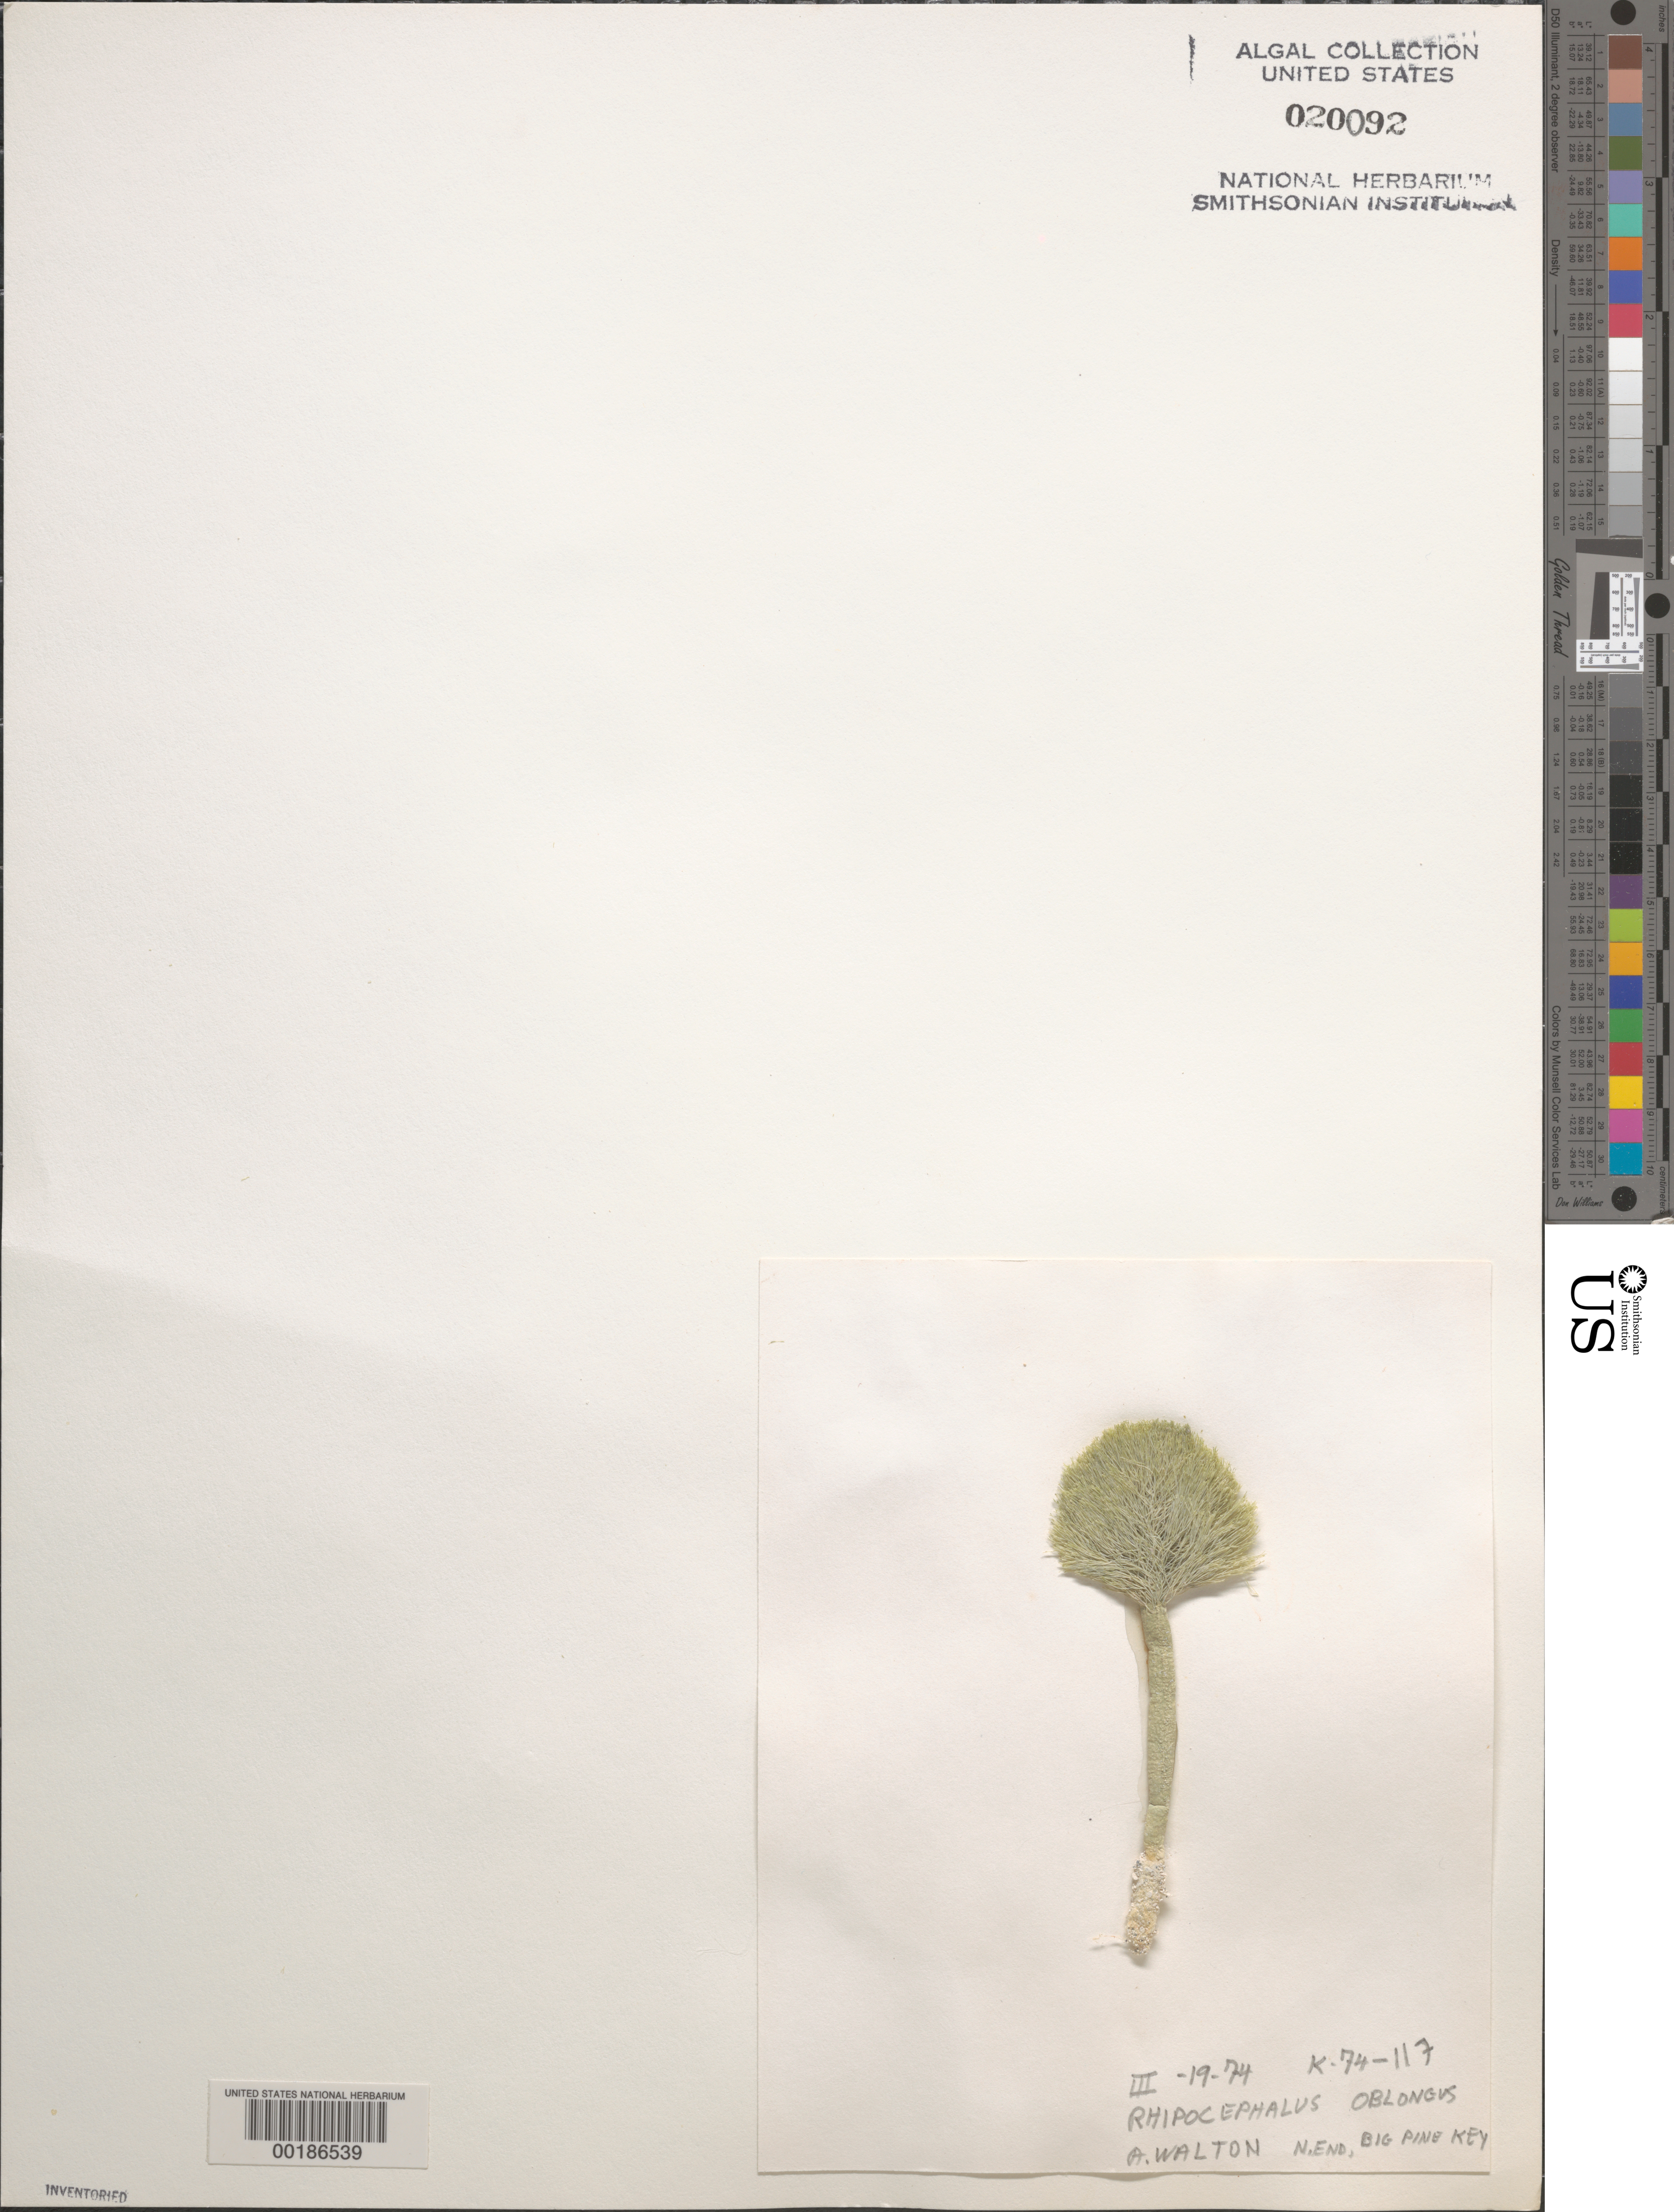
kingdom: Plantae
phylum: Chlorophyta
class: Ulvophyceae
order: Bryopsidales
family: Udoteaceae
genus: Rhipocephalus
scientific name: Rhipocephalus oblongus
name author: (Decne.) Kütz.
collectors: A. Walton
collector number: K-74-117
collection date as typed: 19 Mar 1974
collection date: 1974-03-19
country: United States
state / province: Florida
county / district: Monroe County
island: Big Pine Key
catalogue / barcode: US 20092